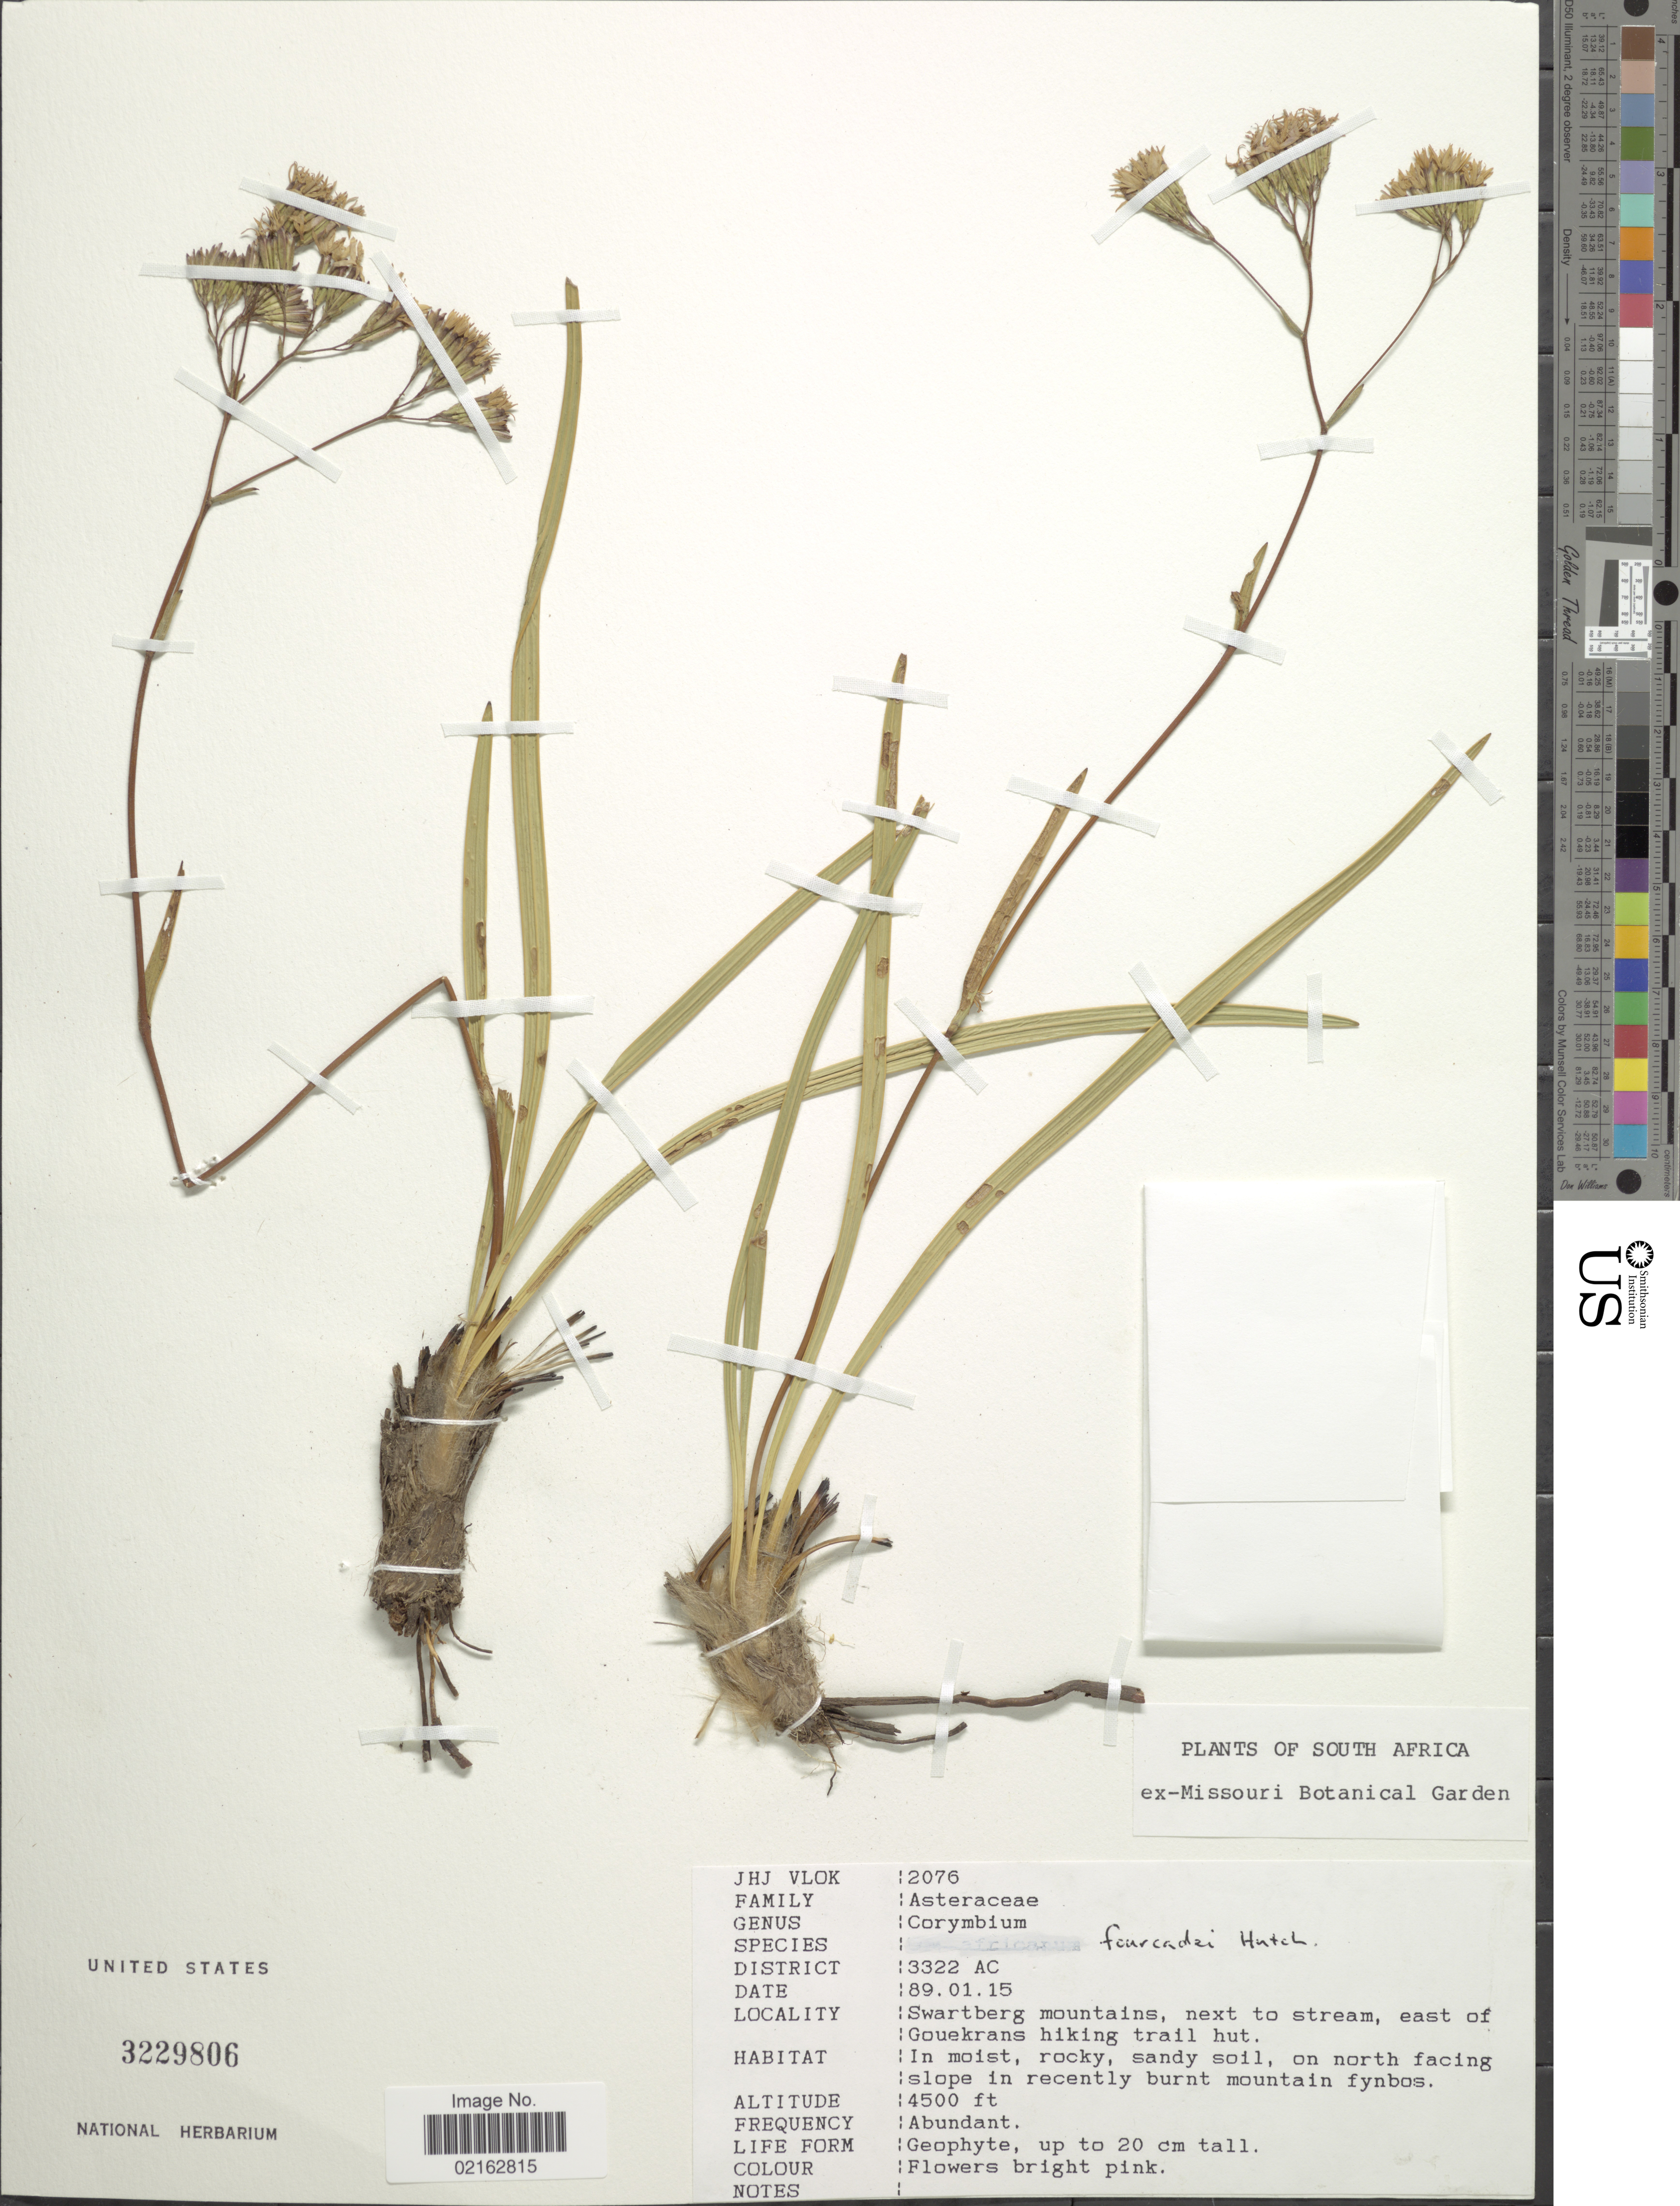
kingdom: Plantae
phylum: Tracheophyta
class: Magnoliopsida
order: Asterales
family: Asteraceae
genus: Corymbium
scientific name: Corymbium africanum var. fourcadei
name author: (Hutch.) Weitz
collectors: J. H. J. Vlok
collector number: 2076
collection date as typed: Transcribed d/m/y: 15/1/89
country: South Africa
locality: District: 3322 AC. Swartberg mountains, next to stream, east of Gouekrans hiking trail hut.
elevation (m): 1372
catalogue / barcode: US 3229806